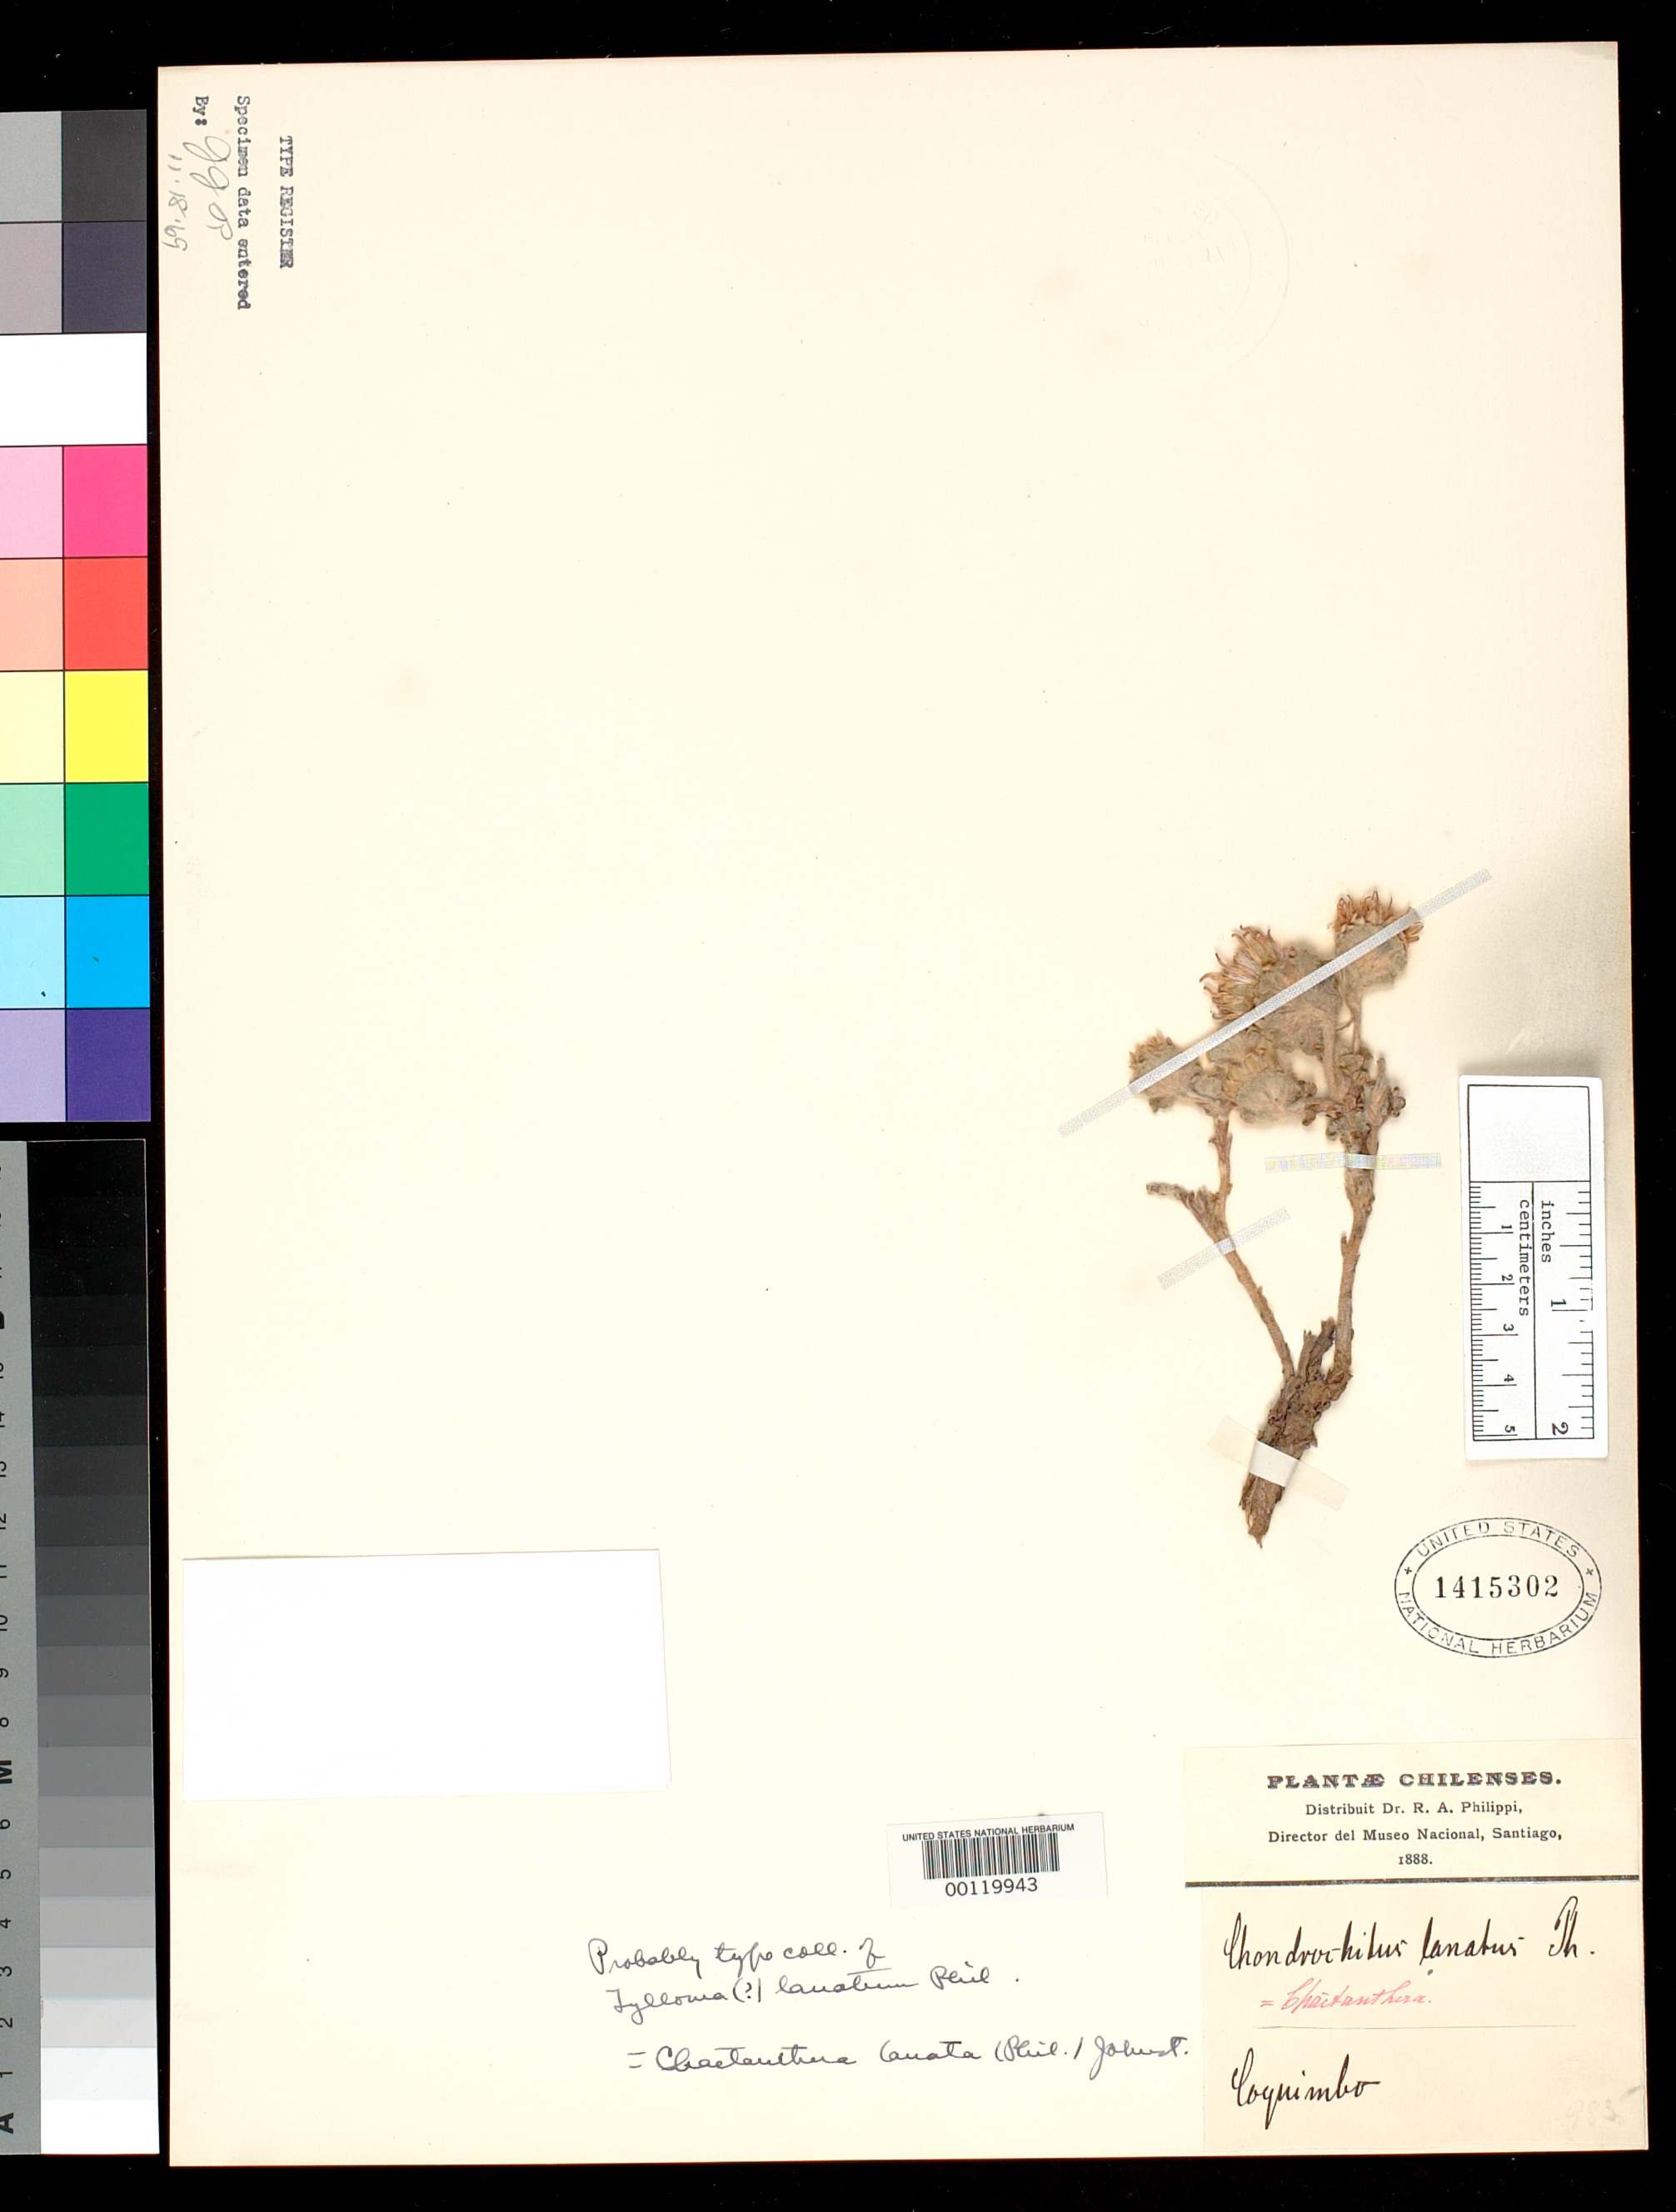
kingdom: Plantae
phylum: Tracheophyta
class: Magnoliopsida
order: Asterales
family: Asteraceae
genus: Tylloma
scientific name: Tylloma lanatum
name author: Phil.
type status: Isotype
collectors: R. A. Philippi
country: Chile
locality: Coquimbo.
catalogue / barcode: US 1415302